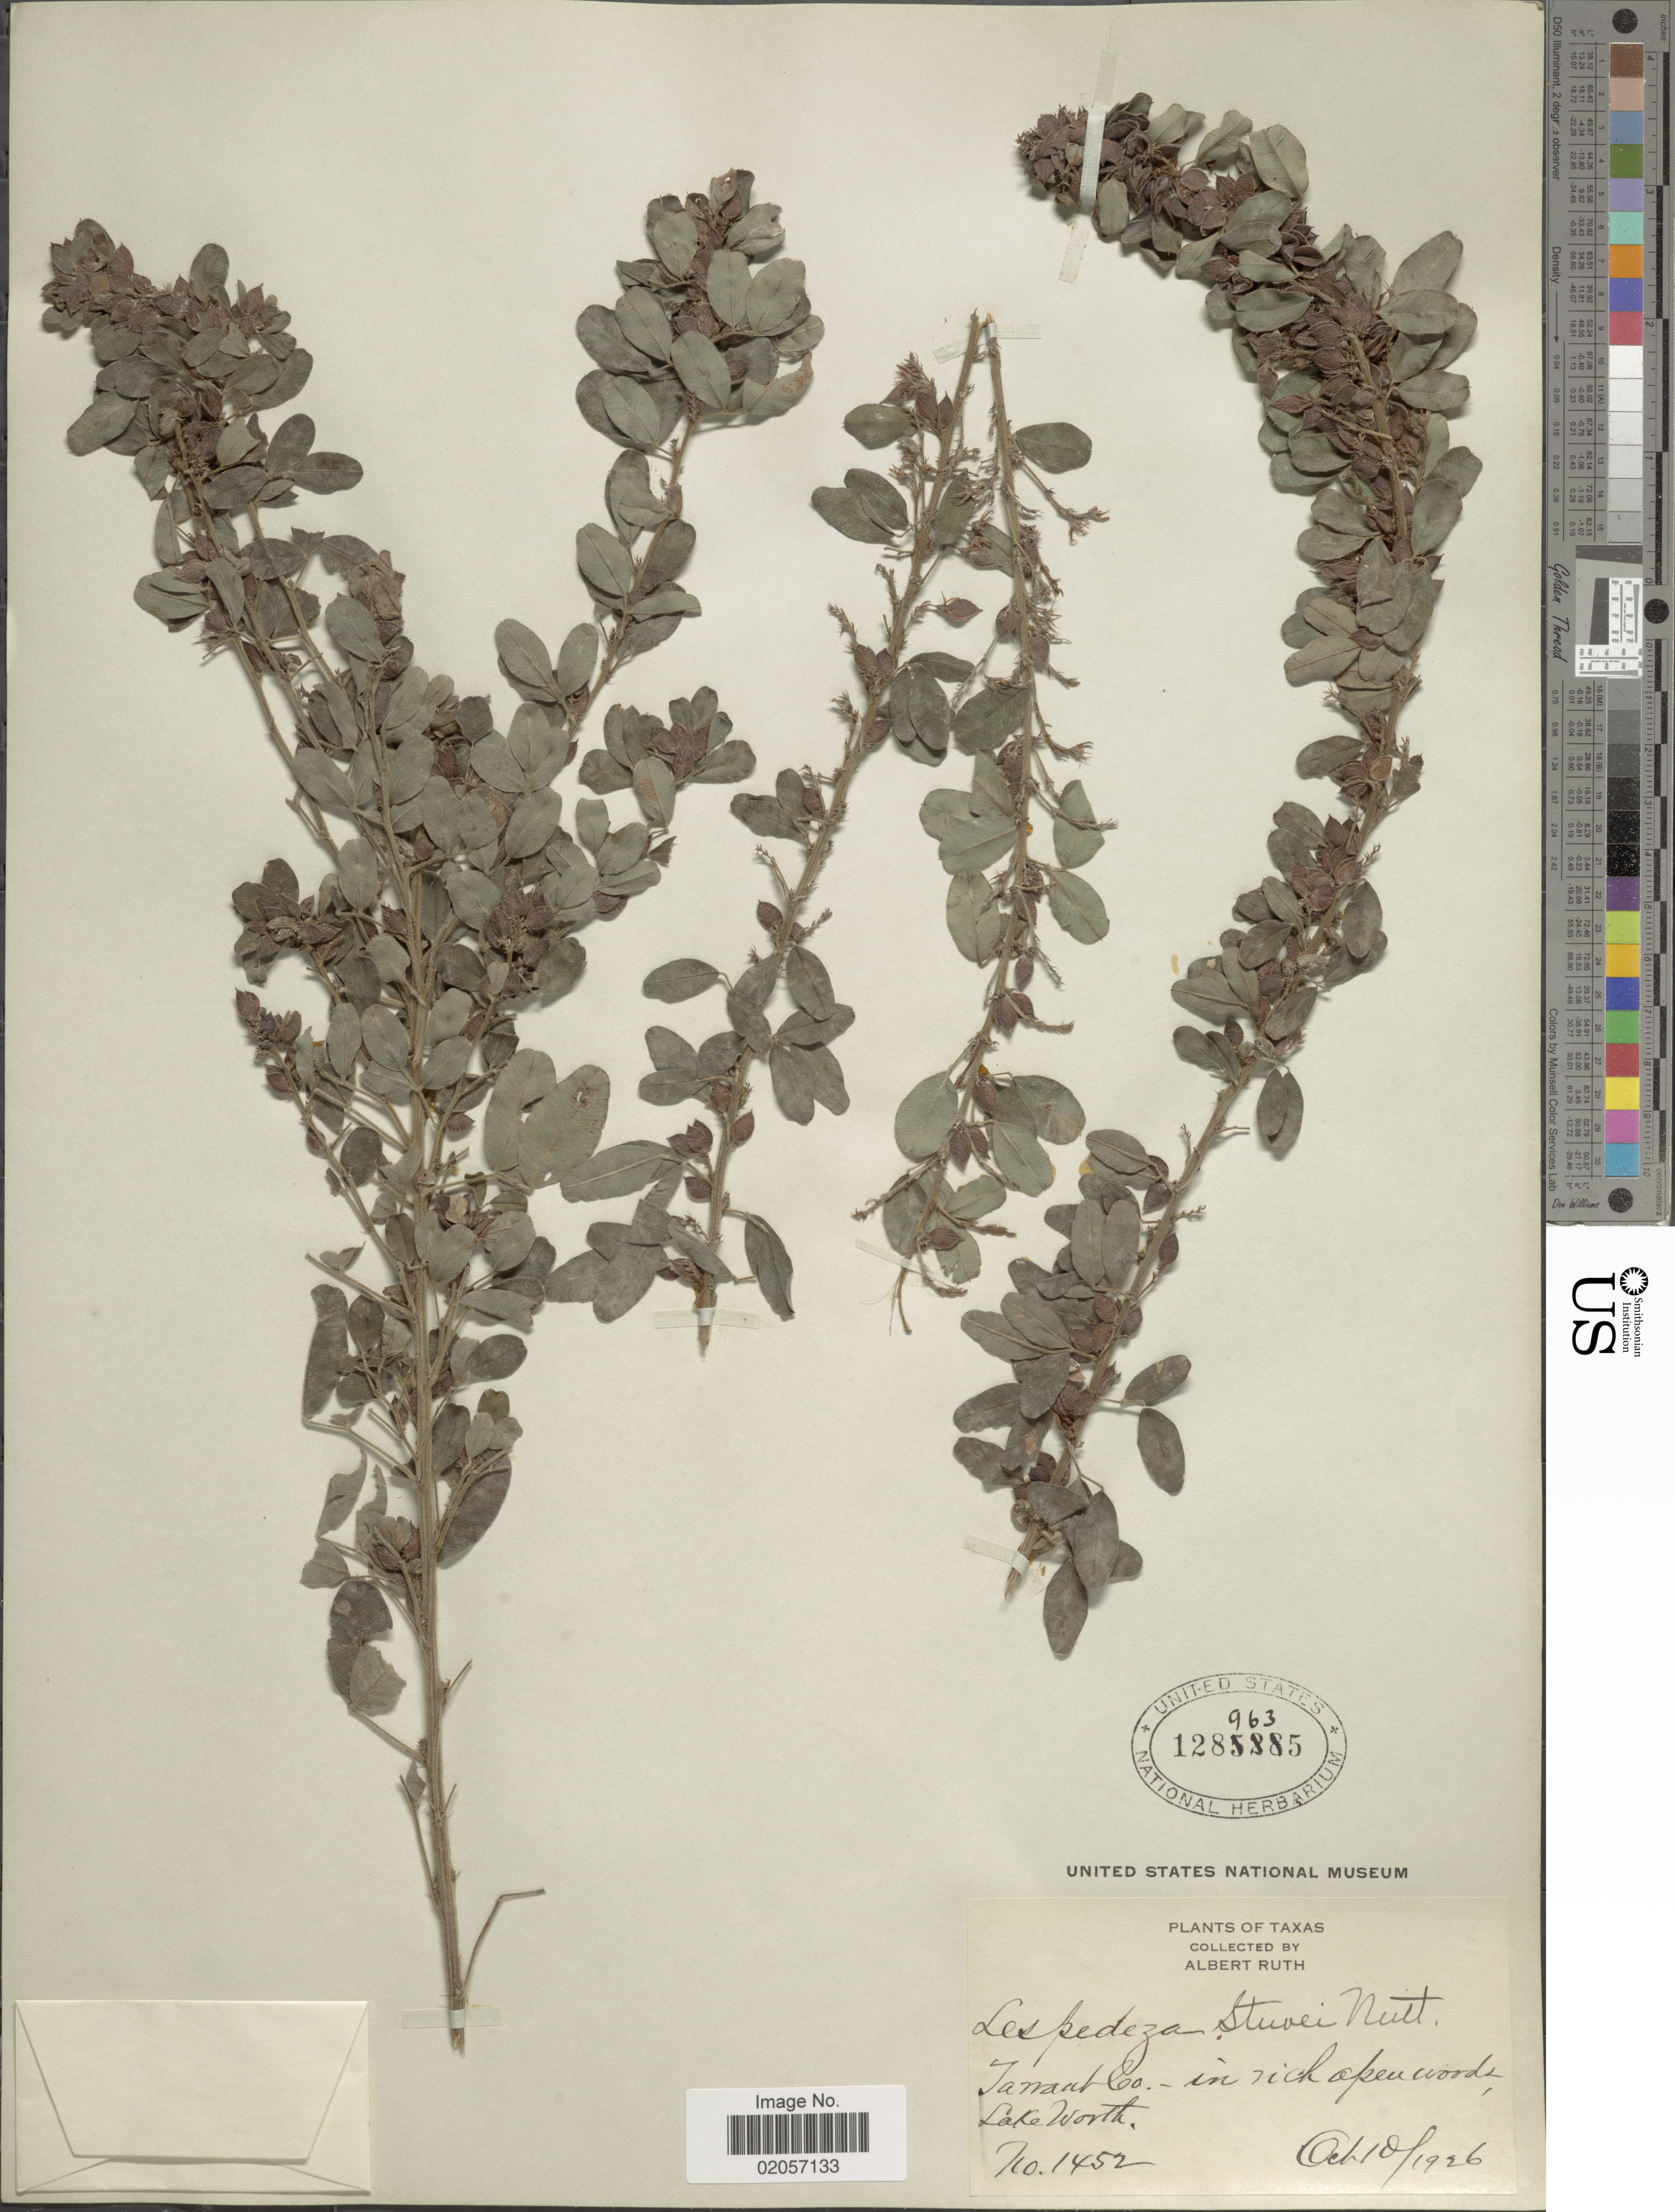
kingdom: Plantae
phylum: Tracheophyta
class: Magnoliopsida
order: Fabales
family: Fabaceae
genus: Lespedeza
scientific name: Lespedeza stuevei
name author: Nutt.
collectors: A. Ruth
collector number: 1452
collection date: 1926-10-10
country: United States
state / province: Texas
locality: Tarrant Co. Lake Worth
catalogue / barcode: US 1289635